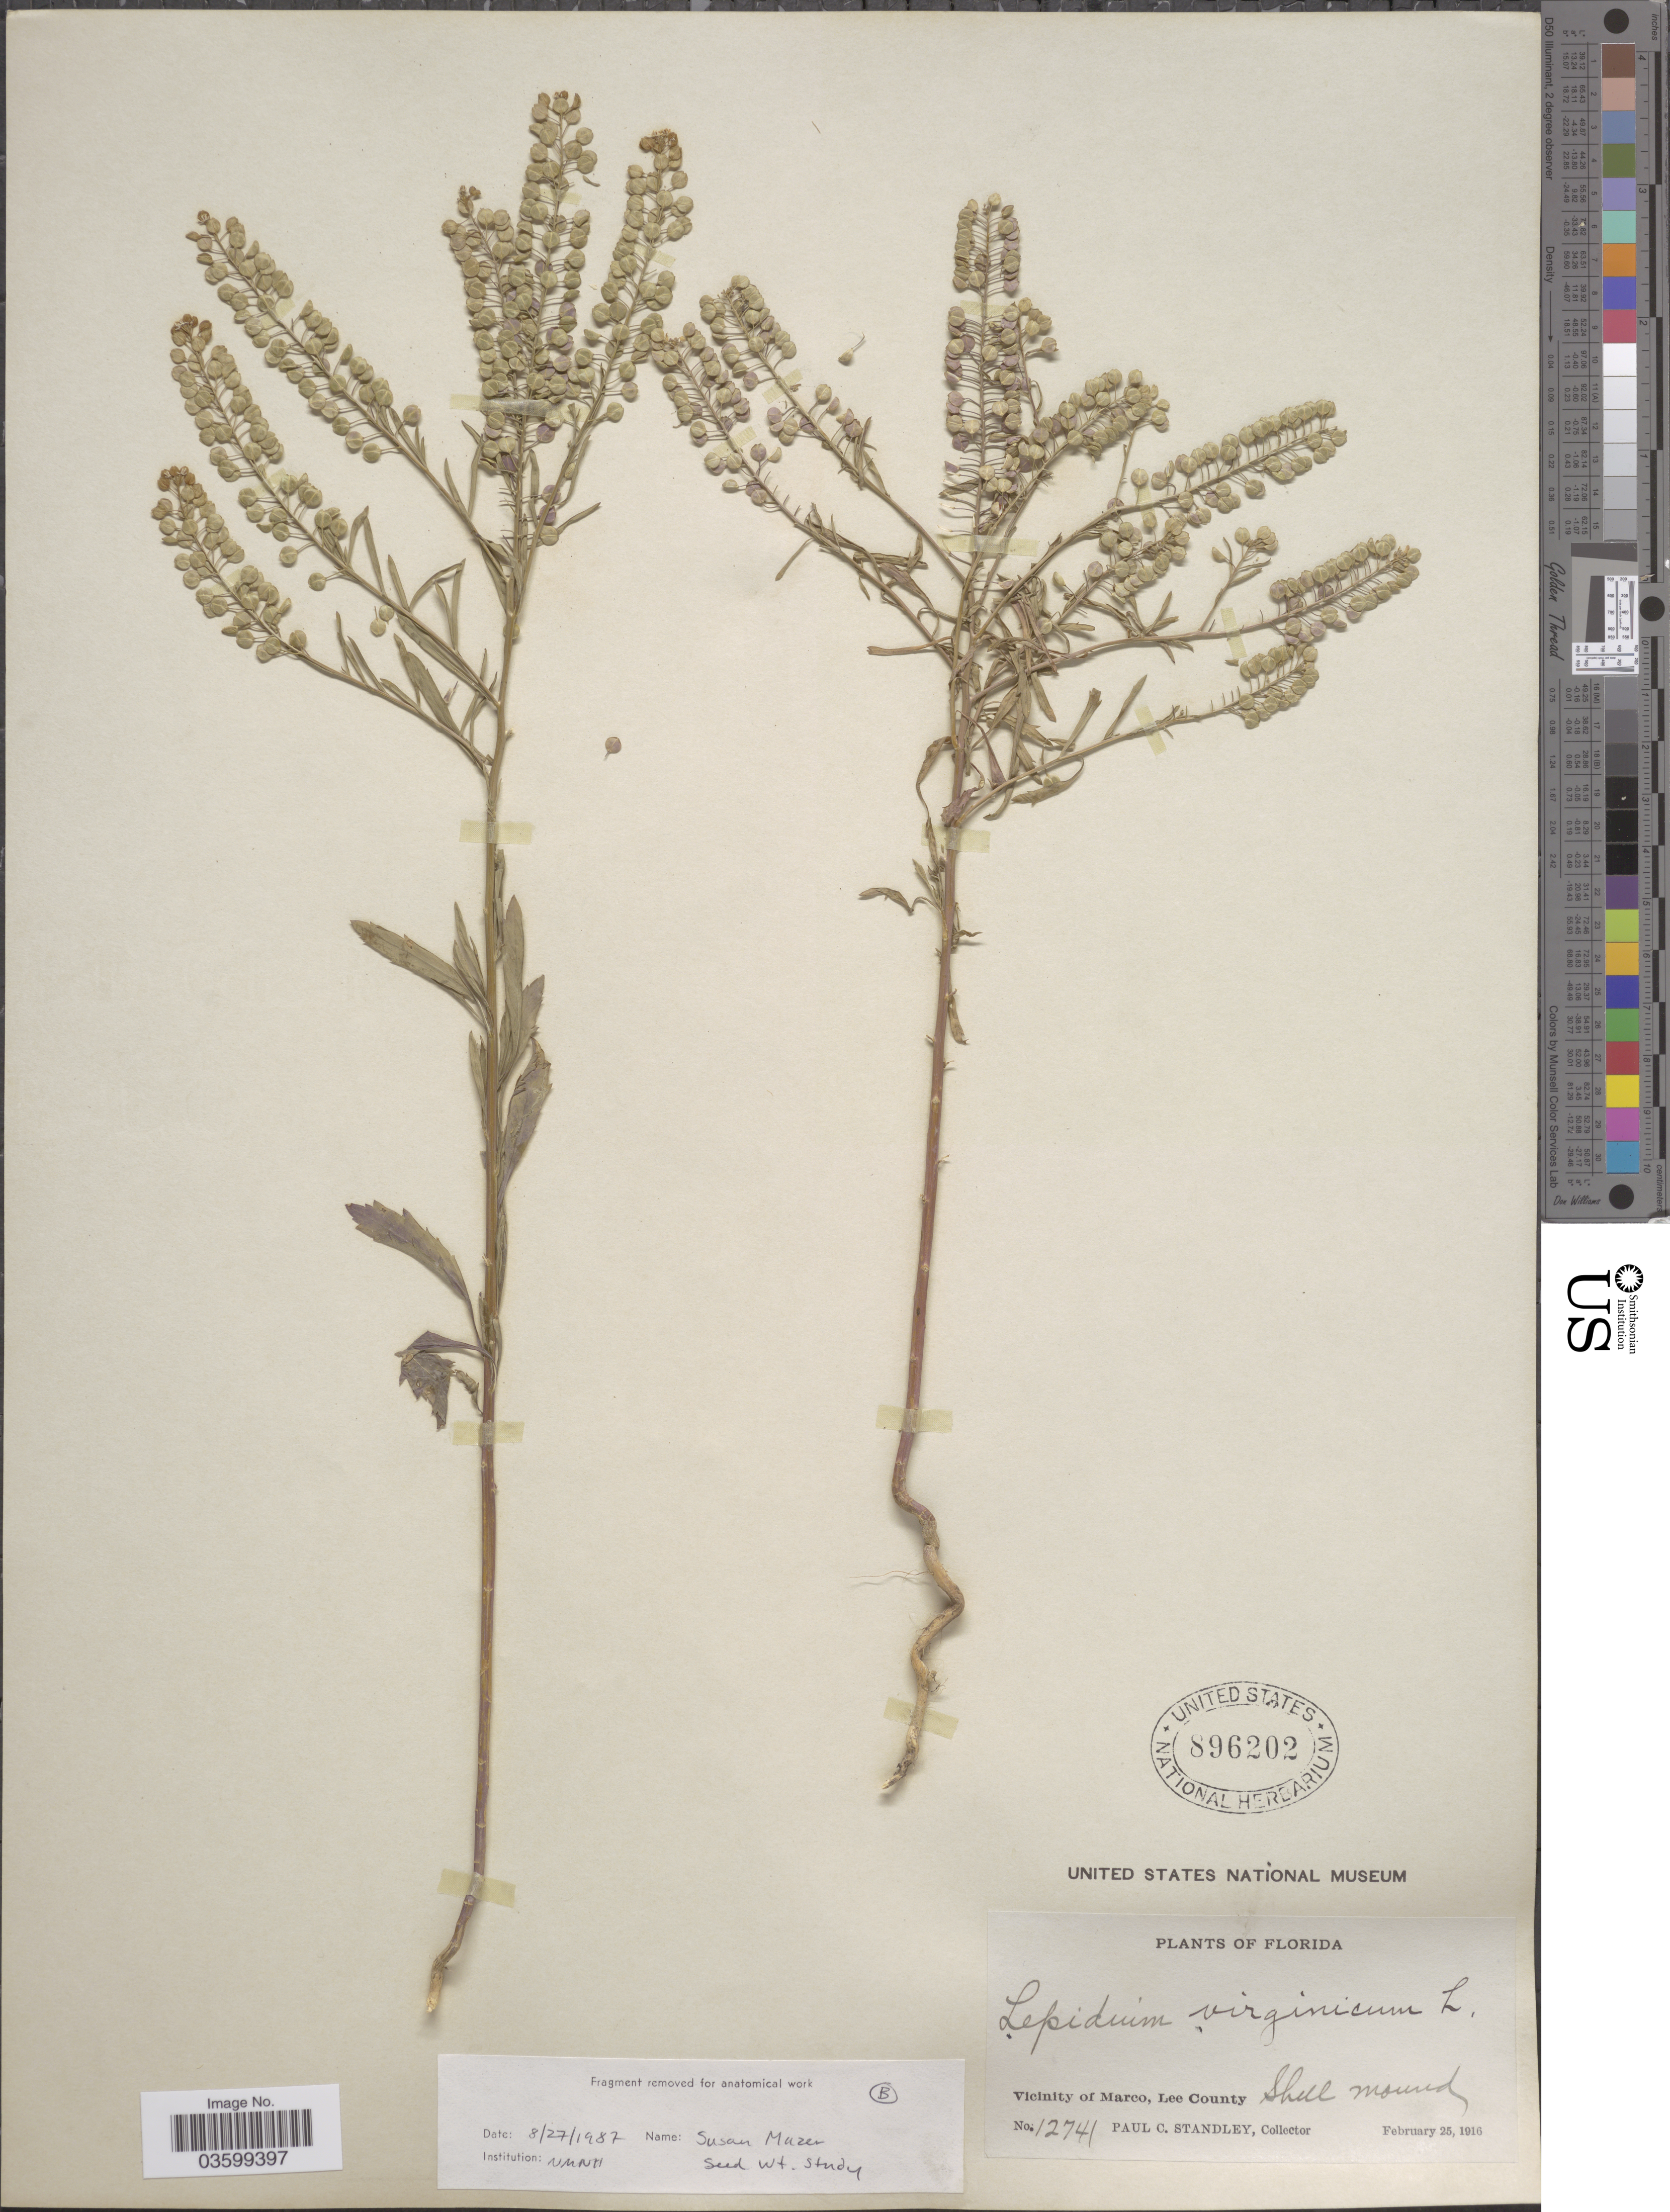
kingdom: Plantae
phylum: Tracheophyta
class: Magnoliopsida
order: Brassicales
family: Brassicaceae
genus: Lepidium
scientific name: Lepidium virginicum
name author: L.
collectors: P. C. Standley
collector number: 12741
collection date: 1916-02-25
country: United States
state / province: Florida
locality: Vicinity of Marco, Lee County. Shell Mound.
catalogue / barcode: US 896202